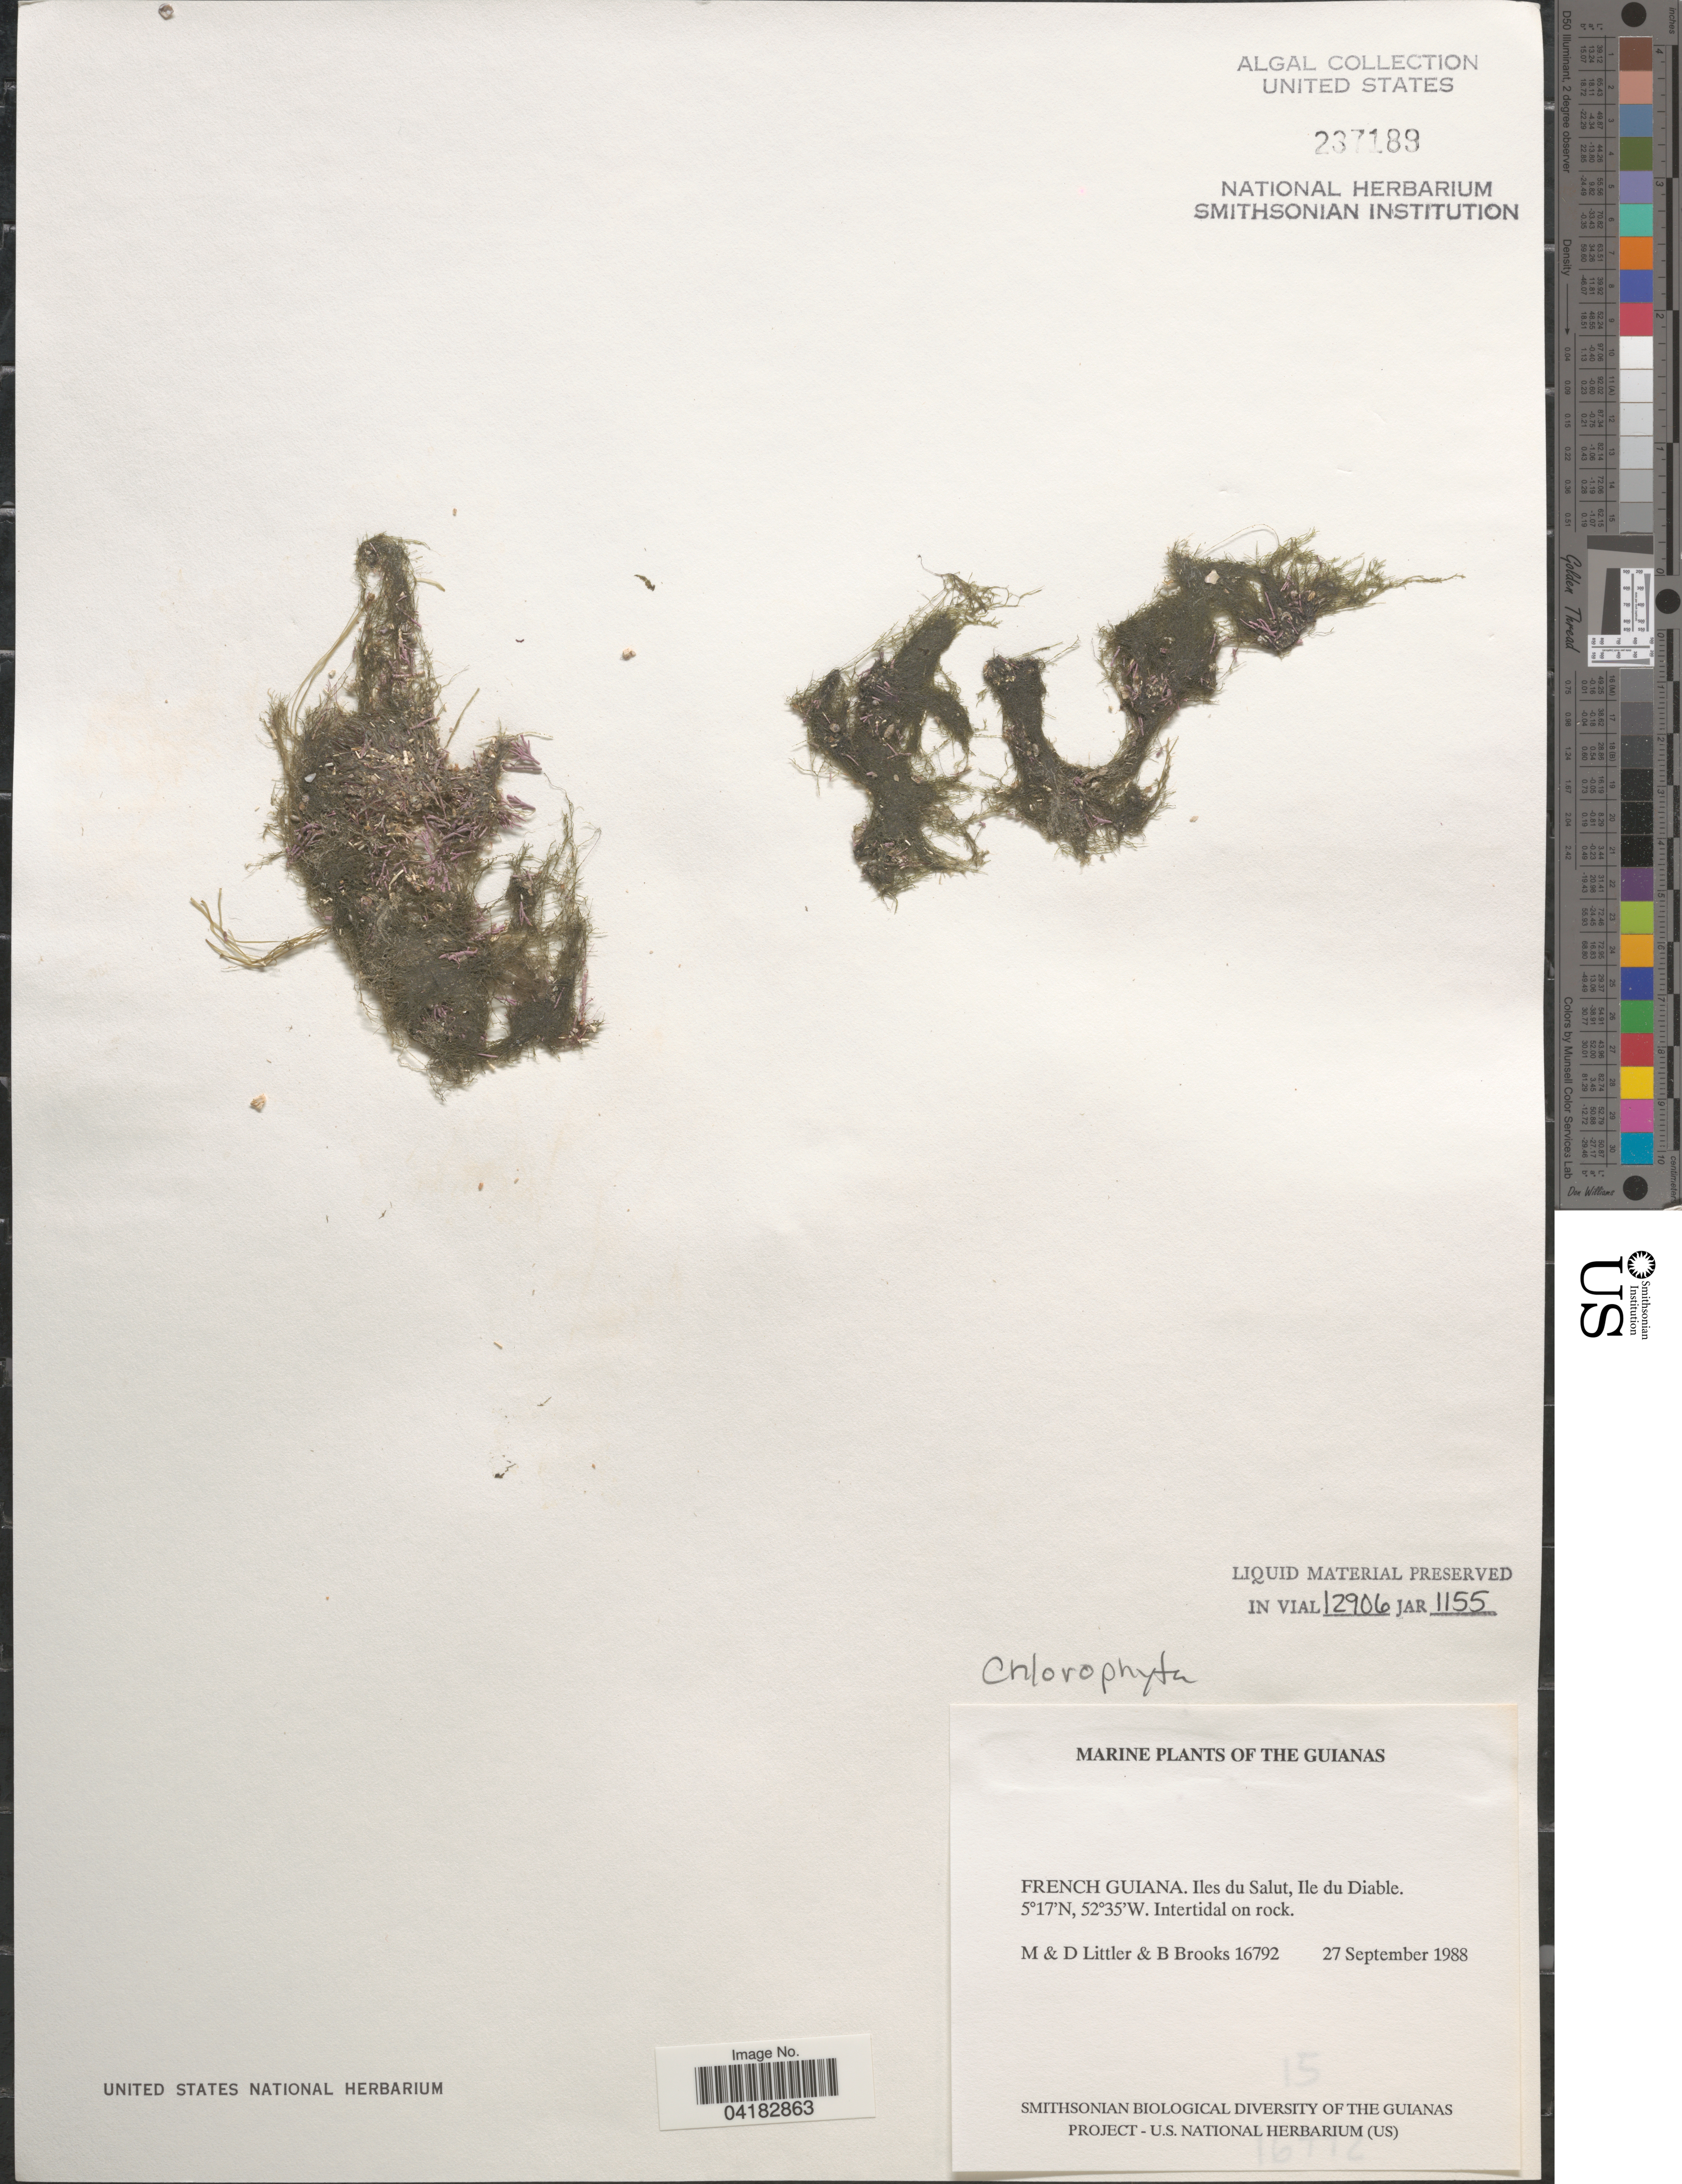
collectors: M. Littler, D. S. Littler & B. Brooks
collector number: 16792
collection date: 1988-09-27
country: French Guiana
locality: Guianas. Iles du Salut, Ile du Diable.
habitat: Intertidal on rock.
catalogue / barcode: US 237189